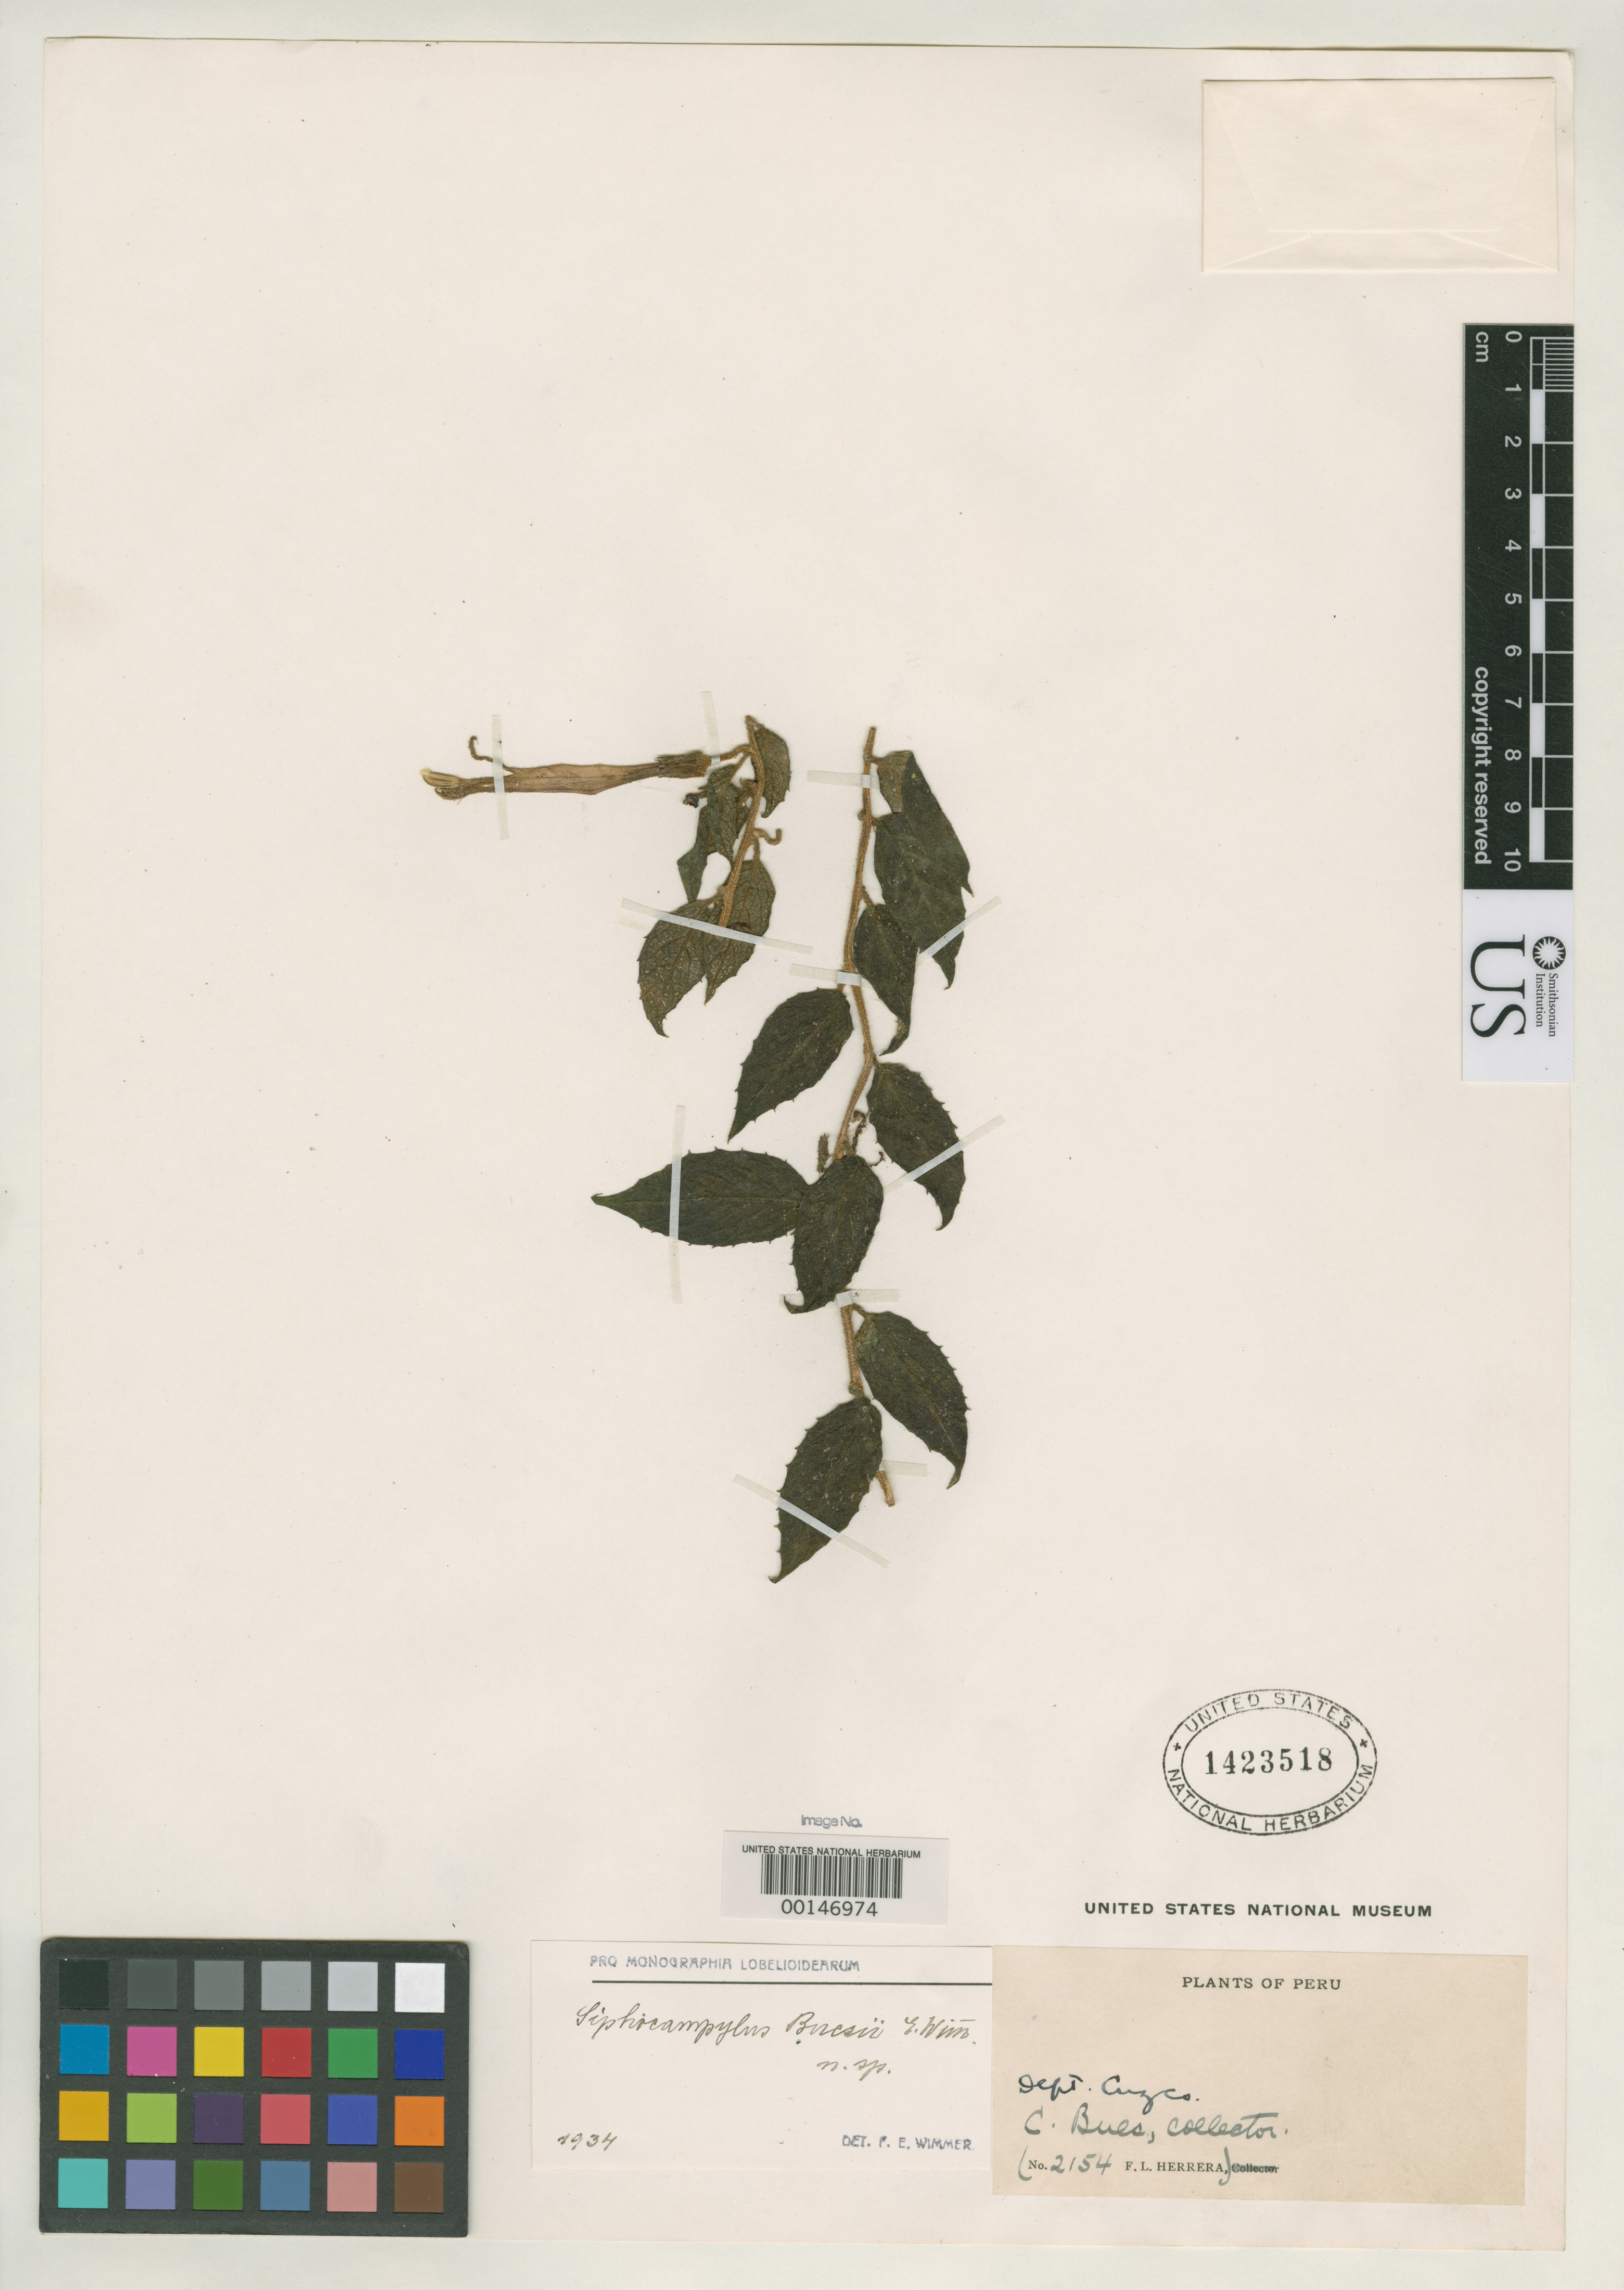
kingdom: Plantae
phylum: Tracheophyta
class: Magnoliopsida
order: Asterales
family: Campanulaceae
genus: Siphocampylus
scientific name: Siphocampylus buesii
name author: E. Wimm.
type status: Holotype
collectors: C. Bues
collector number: F.L. Herrera 2154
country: Peru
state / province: Cusco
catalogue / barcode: US 1423518